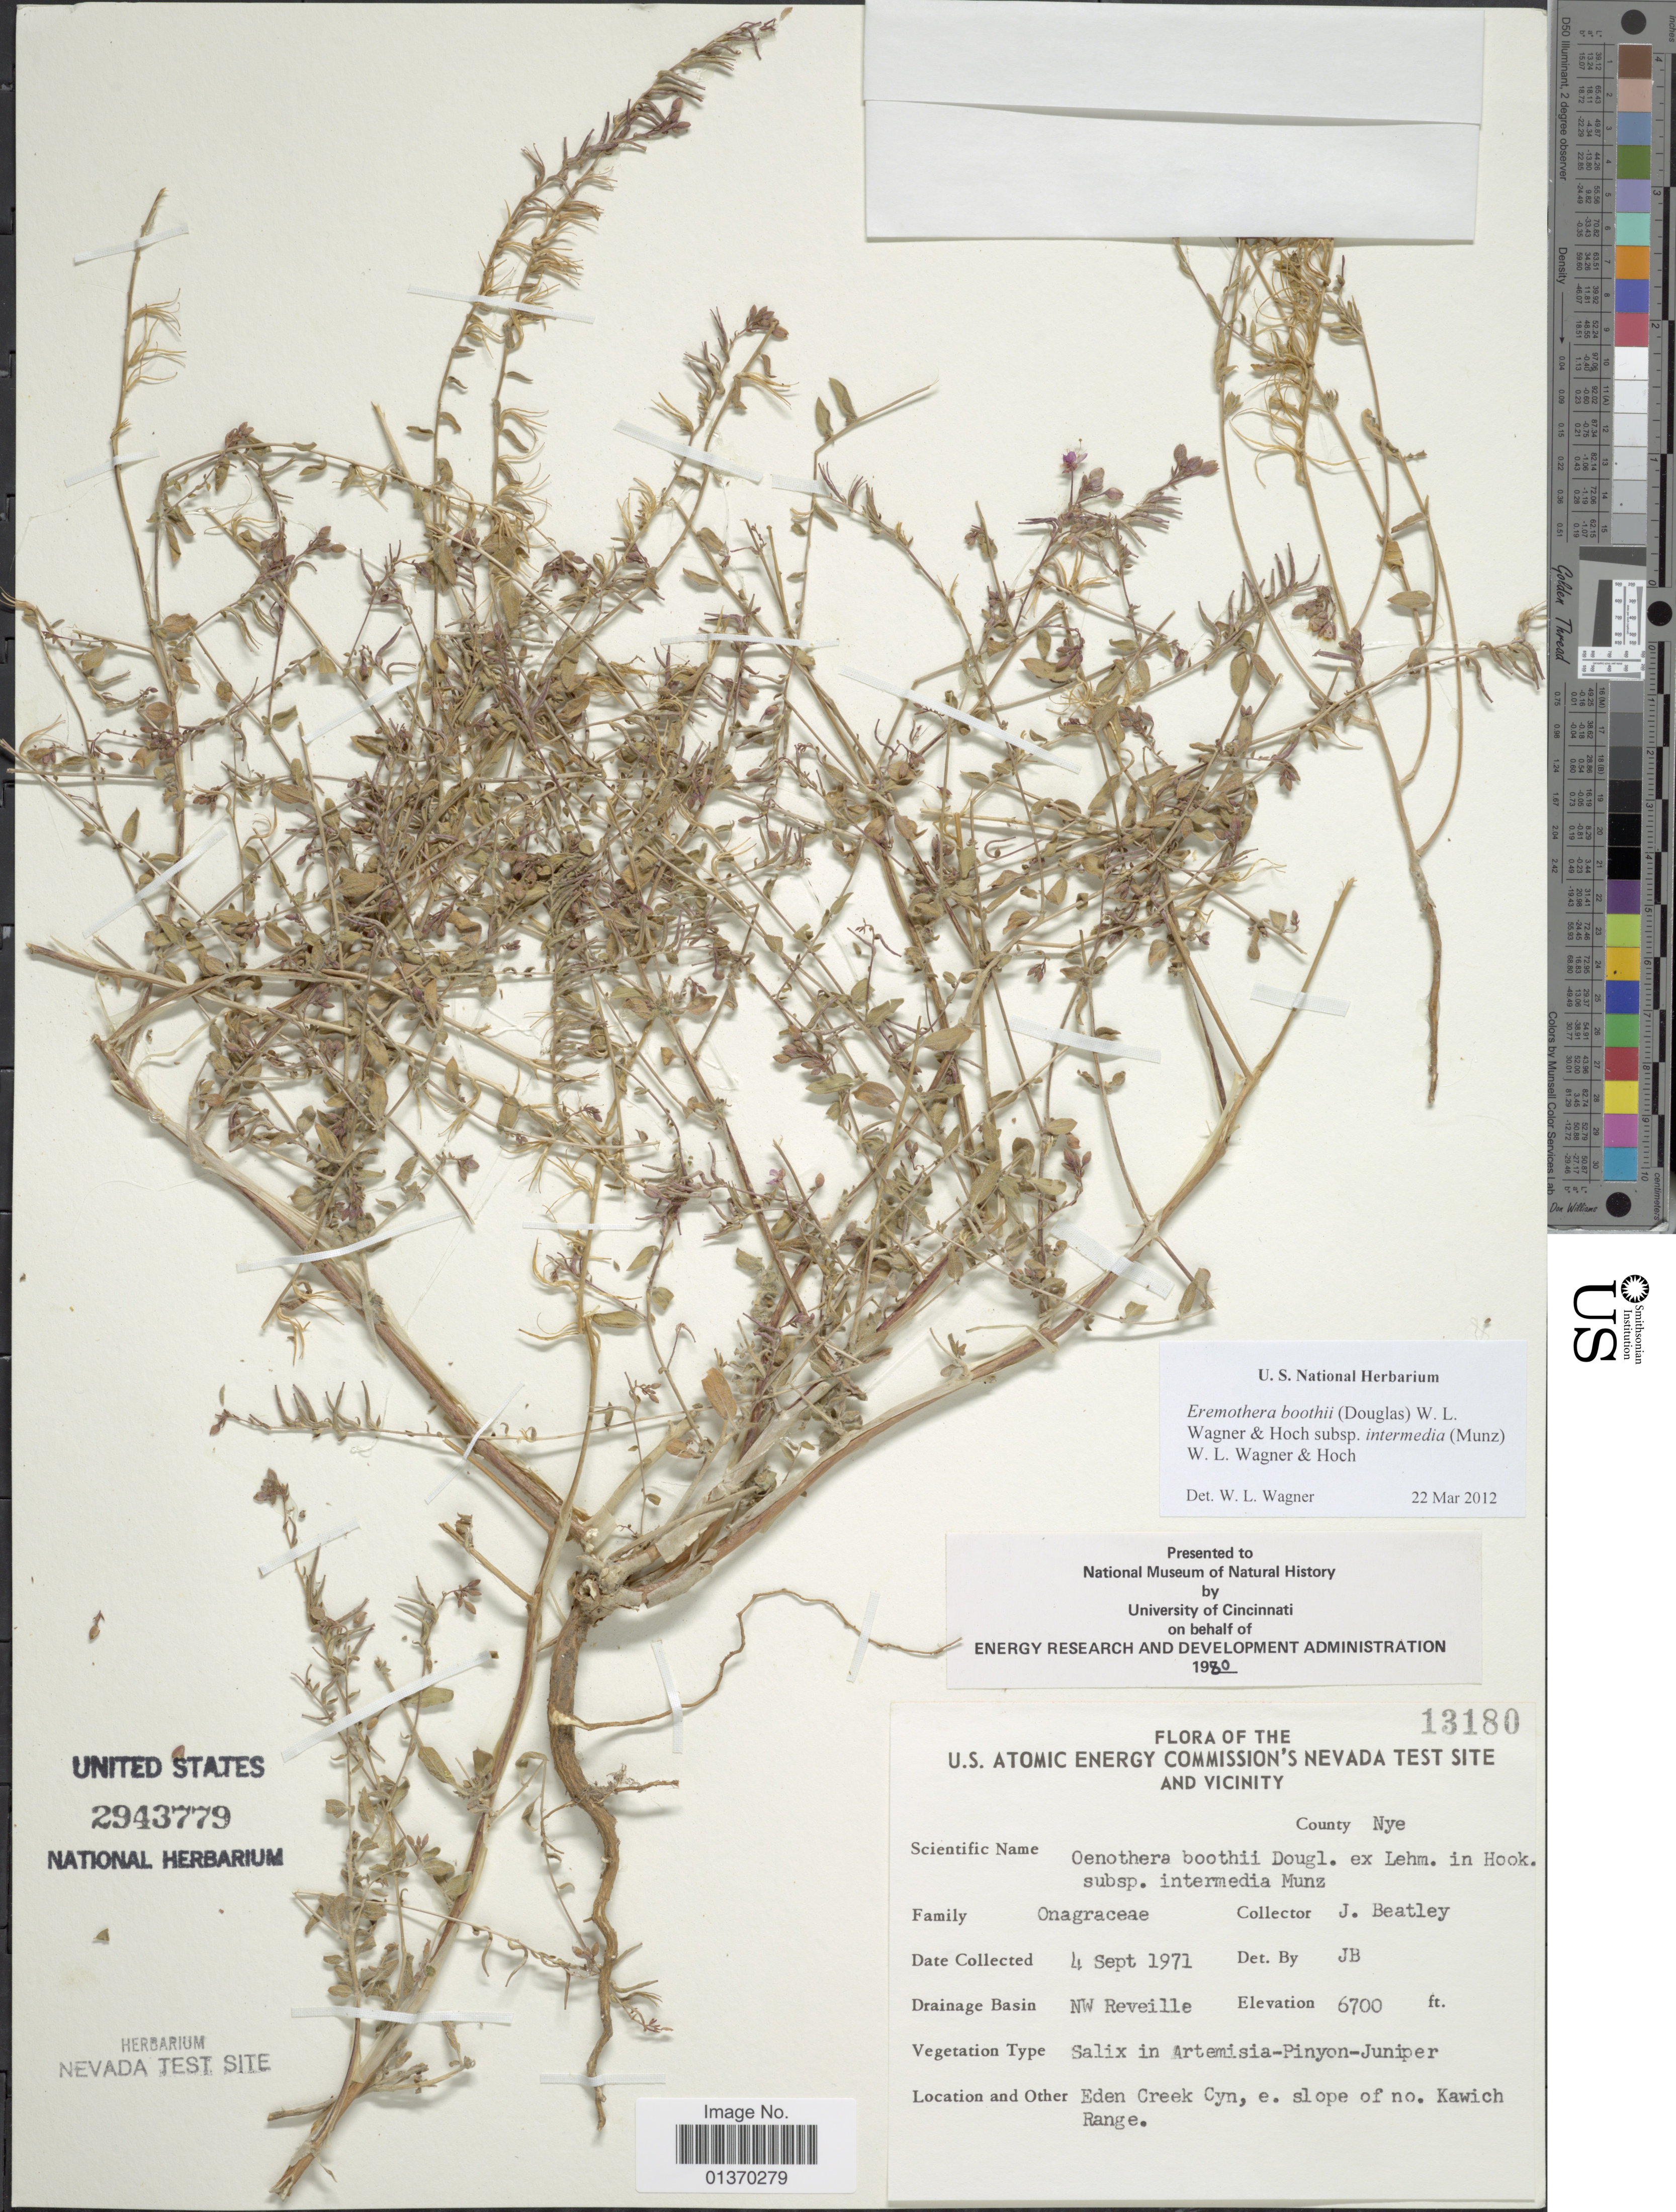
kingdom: Plantae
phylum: Tracheophyta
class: Magnoliopsida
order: Myrtales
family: Onagraceae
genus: Eremothera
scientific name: Eremothera boothii subsp. intermedia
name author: (Munz) W.L. Wagner & Hoch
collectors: J. C. Beatley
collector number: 13180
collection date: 1971-09-04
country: United States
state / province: Nevada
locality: U. S. Atomic Energy Commission's Nevada Test Site and Vicinity, NW Reveille, Eden Creek Cyn, e. slope of no. Kawich Range. County Nye.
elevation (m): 2042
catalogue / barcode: US 2943779